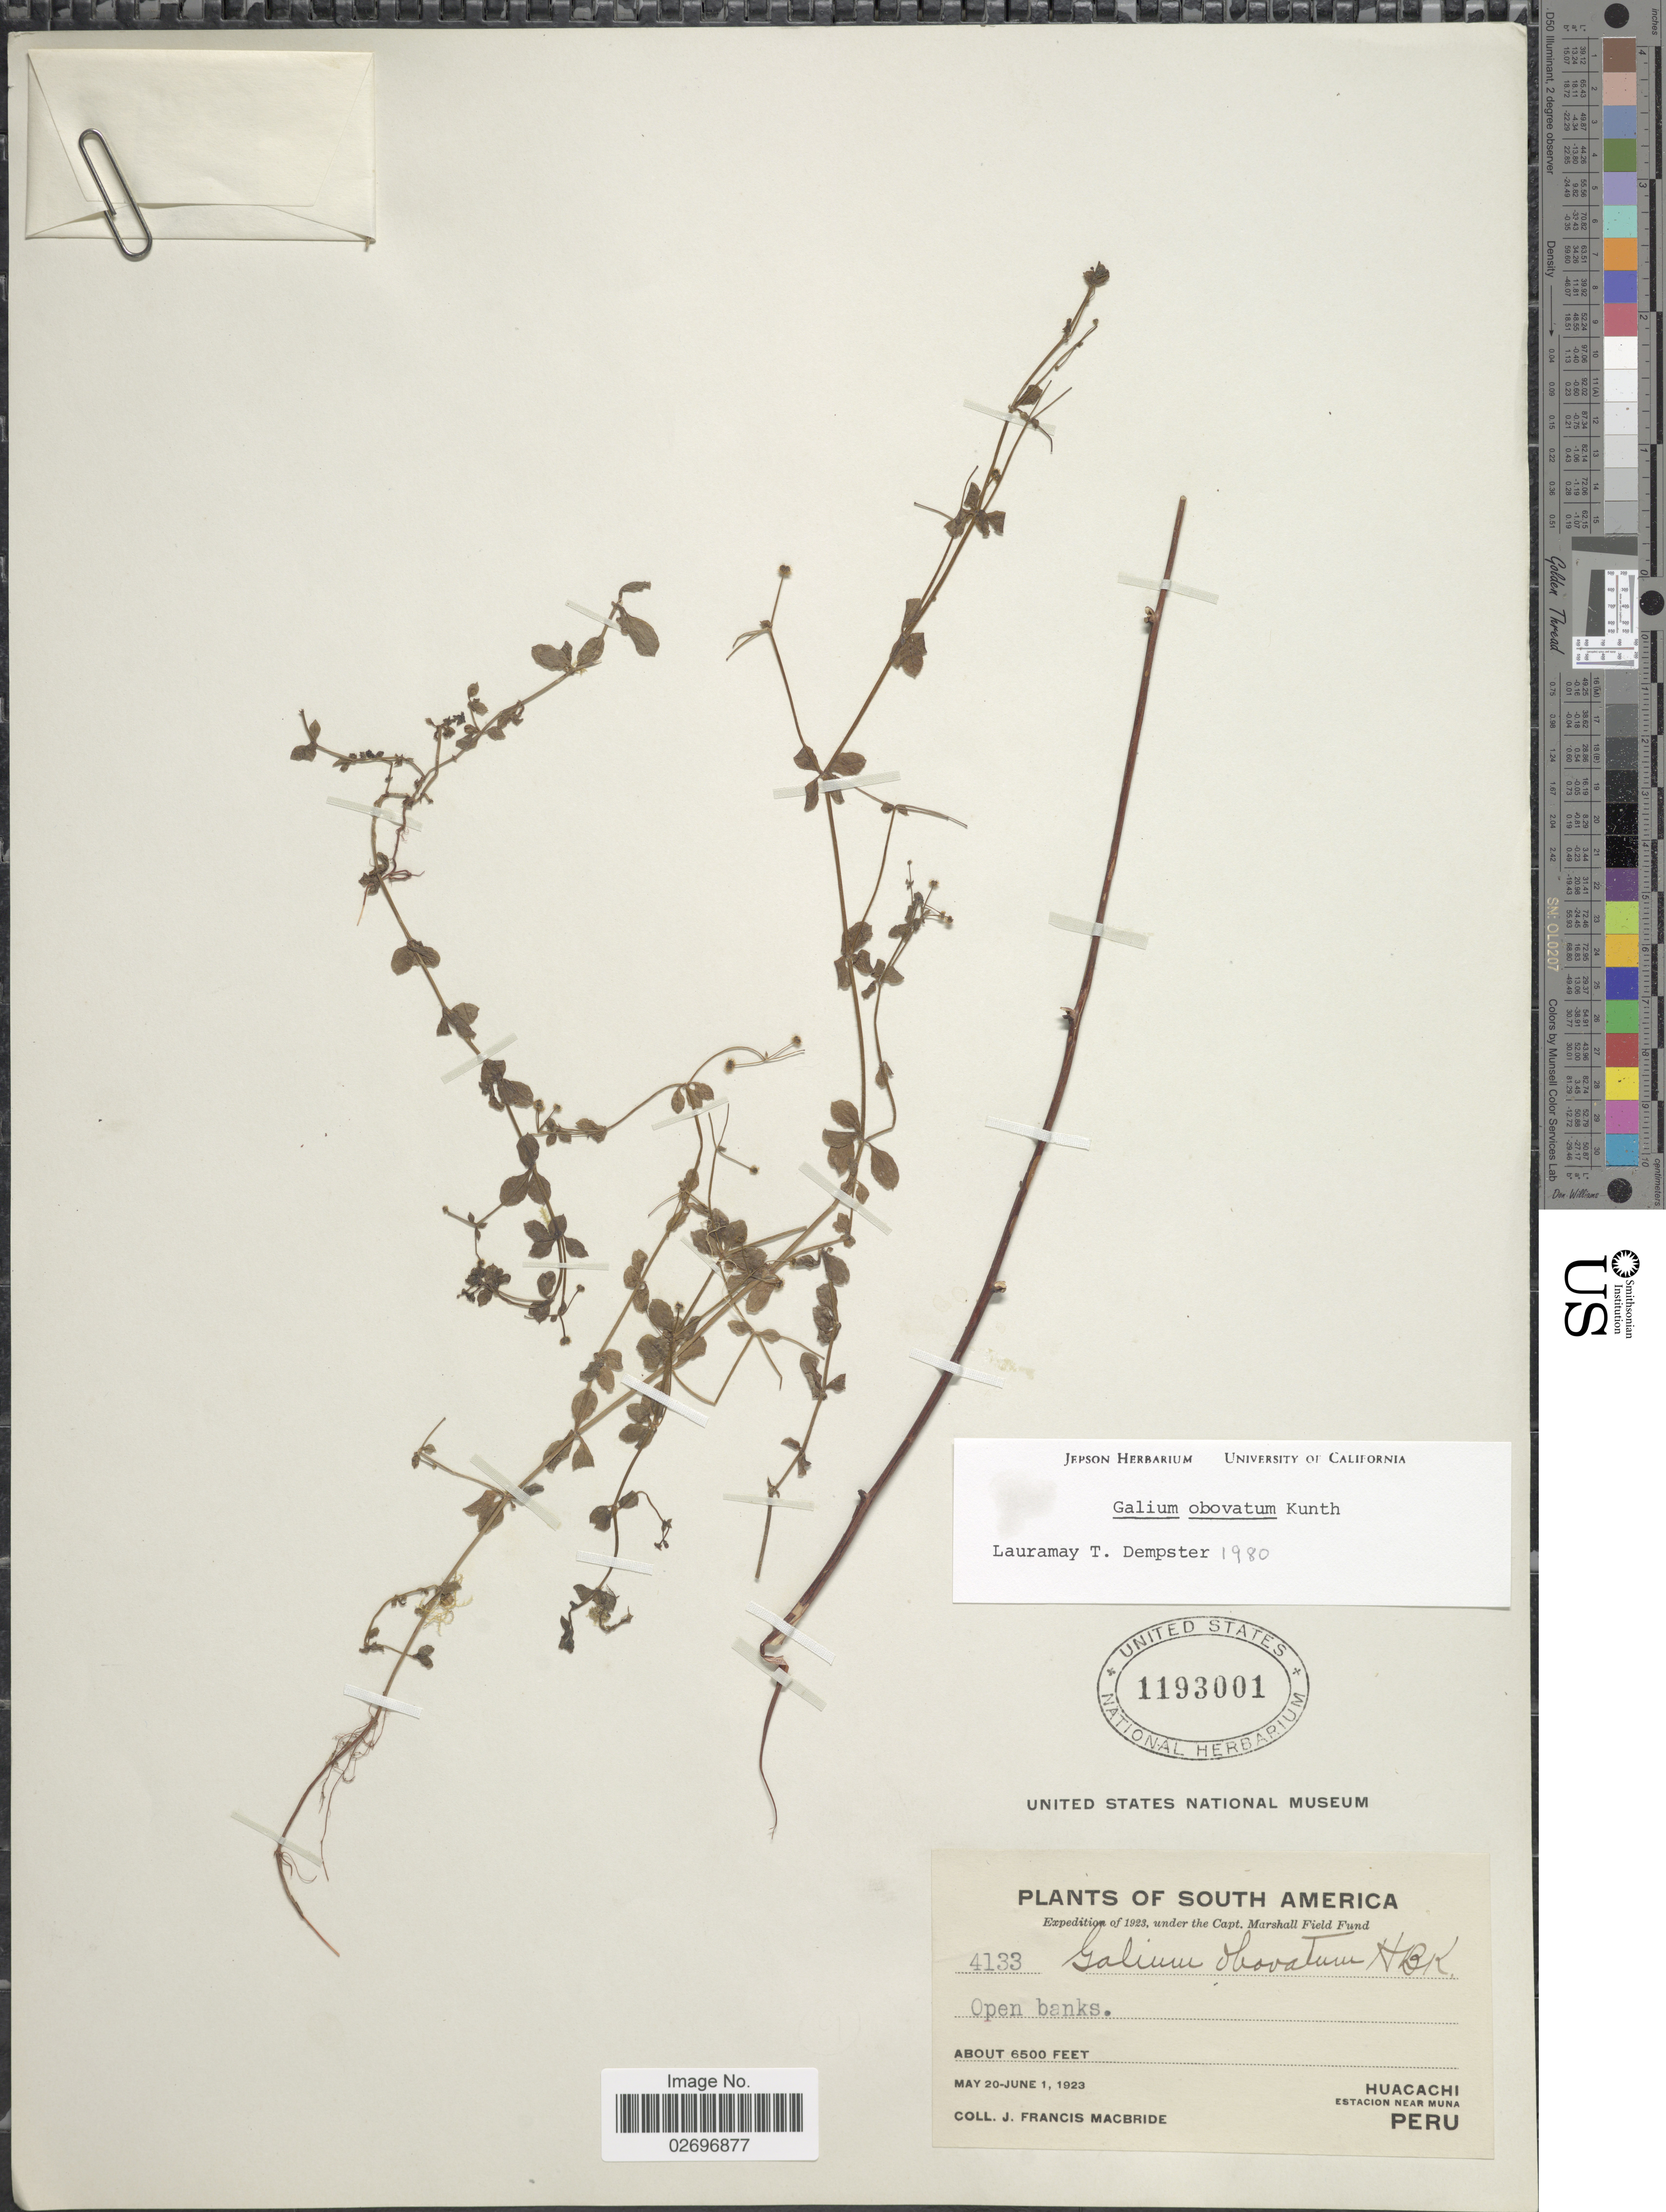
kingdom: Plantae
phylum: Tracheophyta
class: Magnoliopsida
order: Gentianales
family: Rubiaceae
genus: Galium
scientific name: Galium obovatum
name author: Kunth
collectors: J. F. Macbride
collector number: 4133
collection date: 1923-05-20/1923-06-01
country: Peru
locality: Open banks, Huacahi, Estacion near Muna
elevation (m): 1981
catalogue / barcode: US 1193001